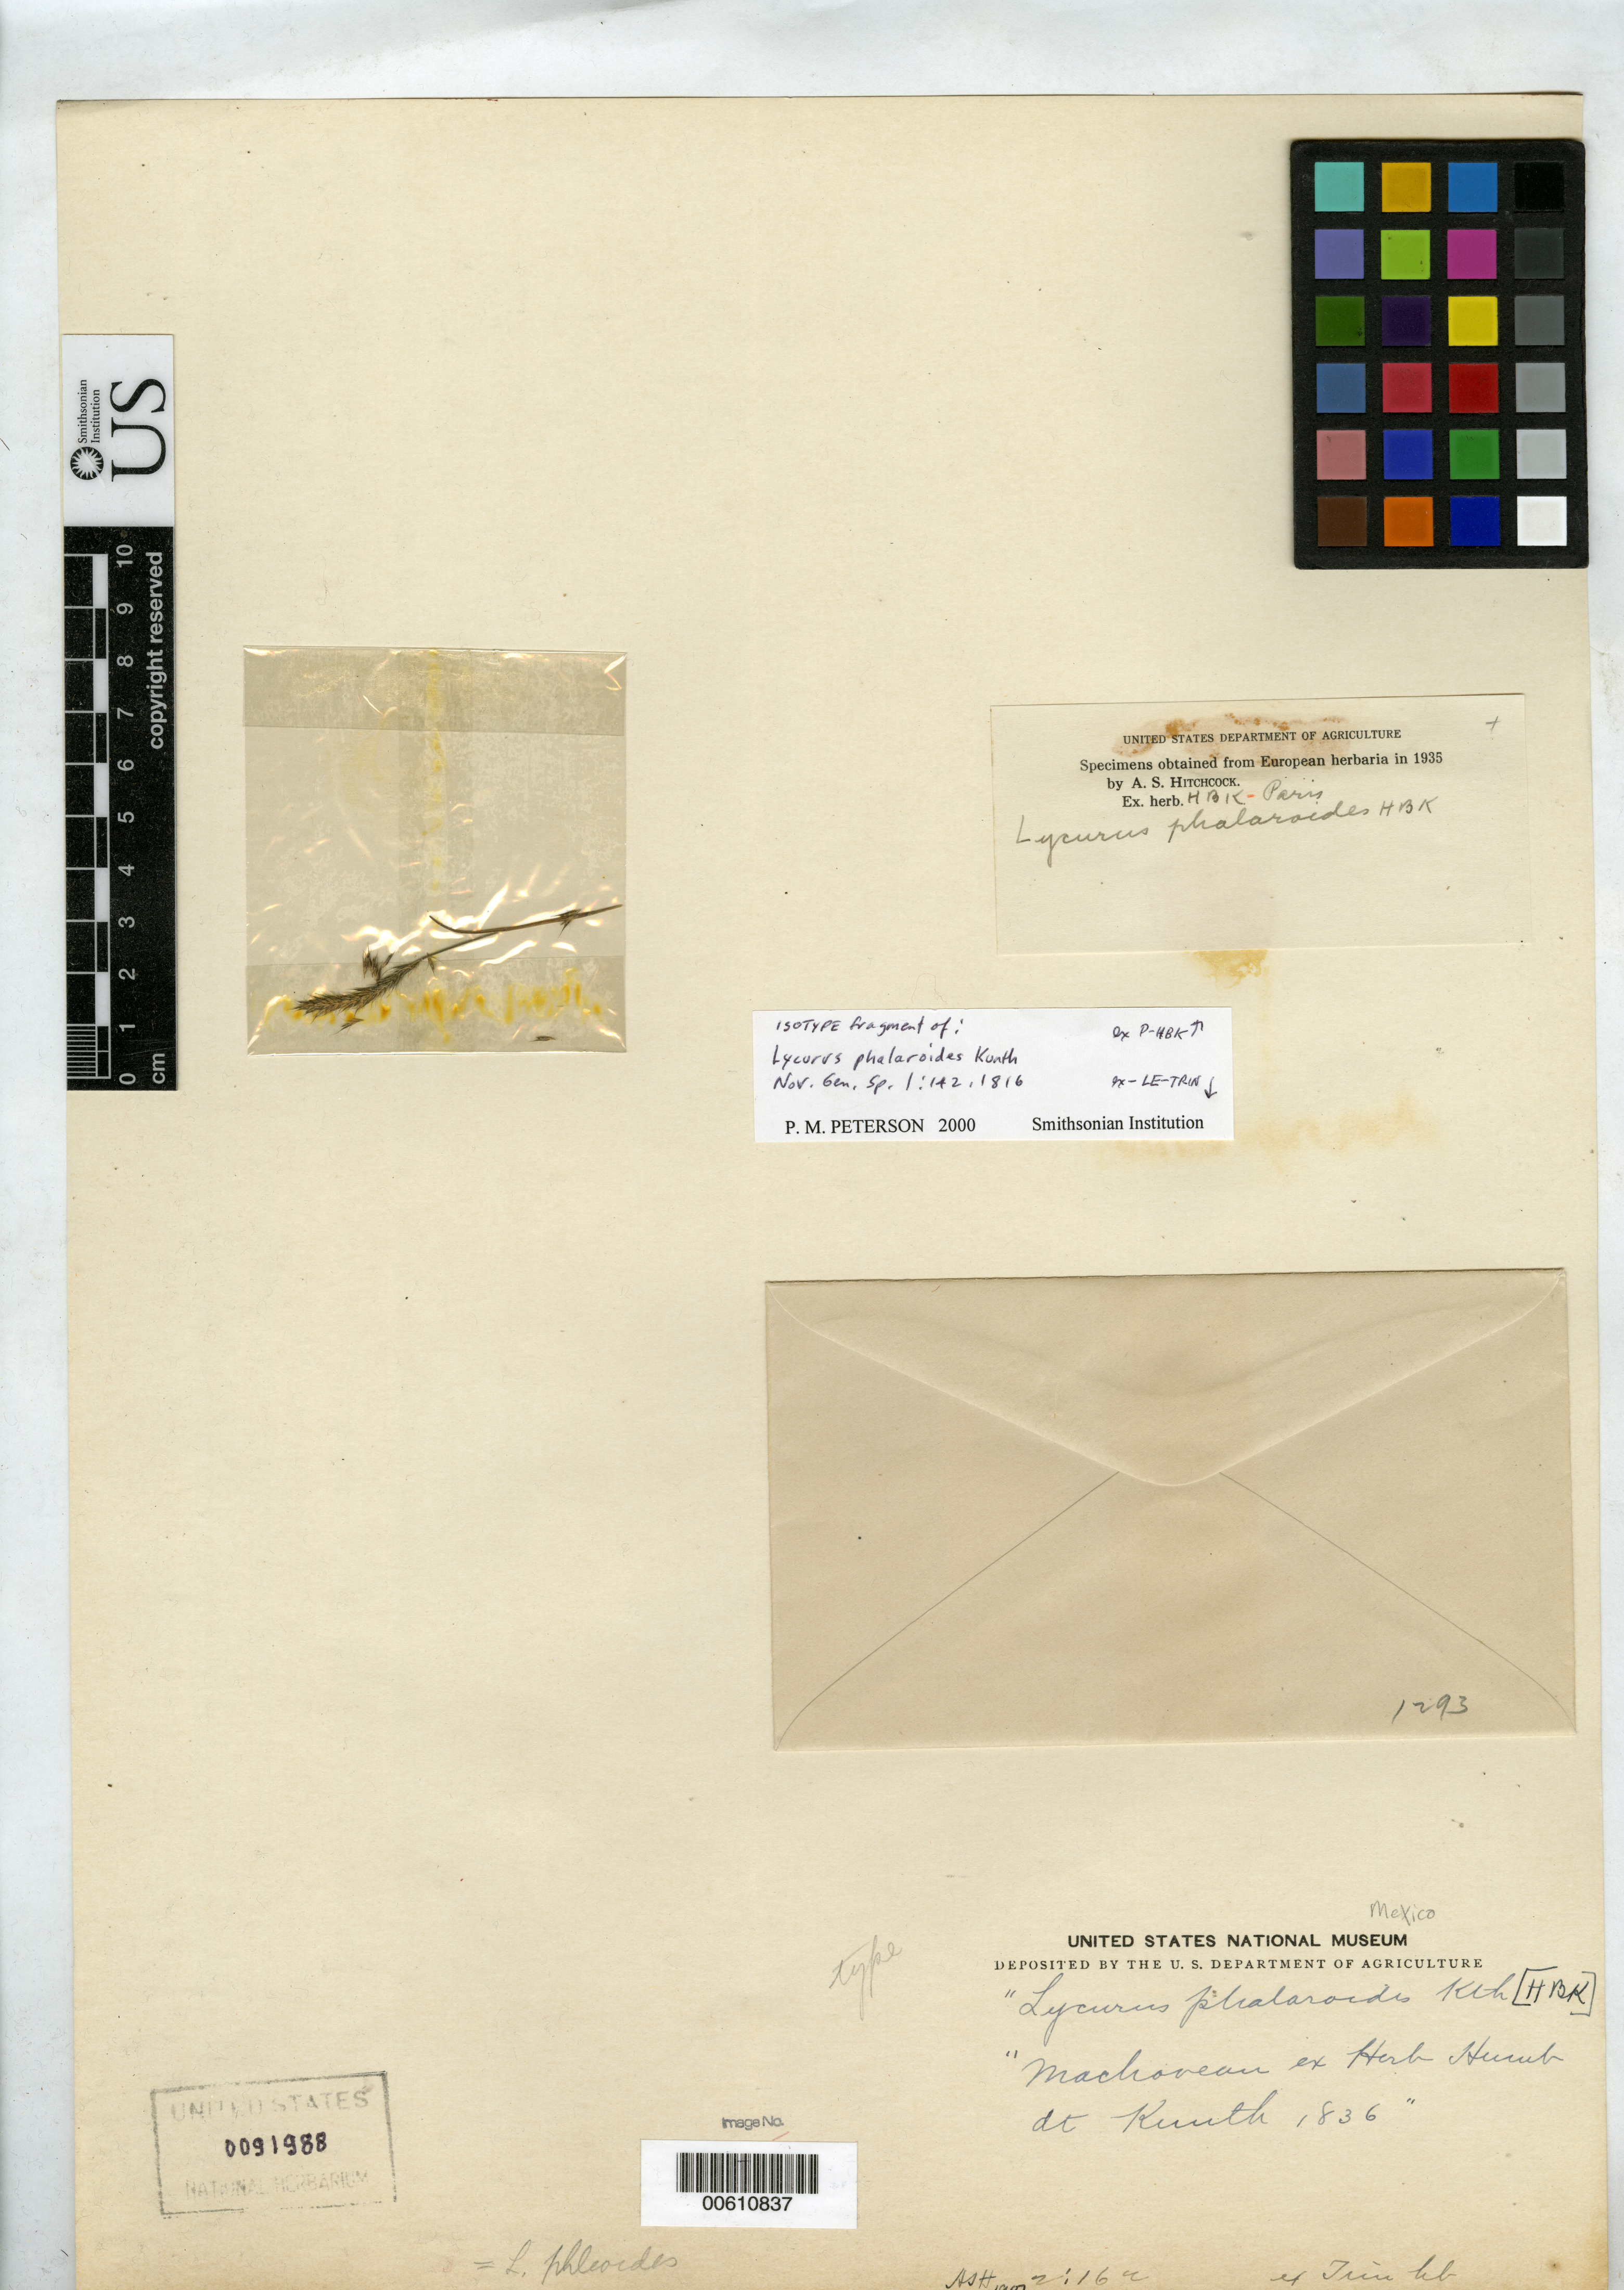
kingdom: Plantae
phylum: Tracheophyta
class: Liliopsida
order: Poales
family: Poaceae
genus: Lycurus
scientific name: Lycurus phalaroides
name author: Kunth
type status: Type Fragment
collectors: C. S. Kunth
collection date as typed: Feb 1816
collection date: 1816-02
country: Mexico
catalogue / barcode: US 91988